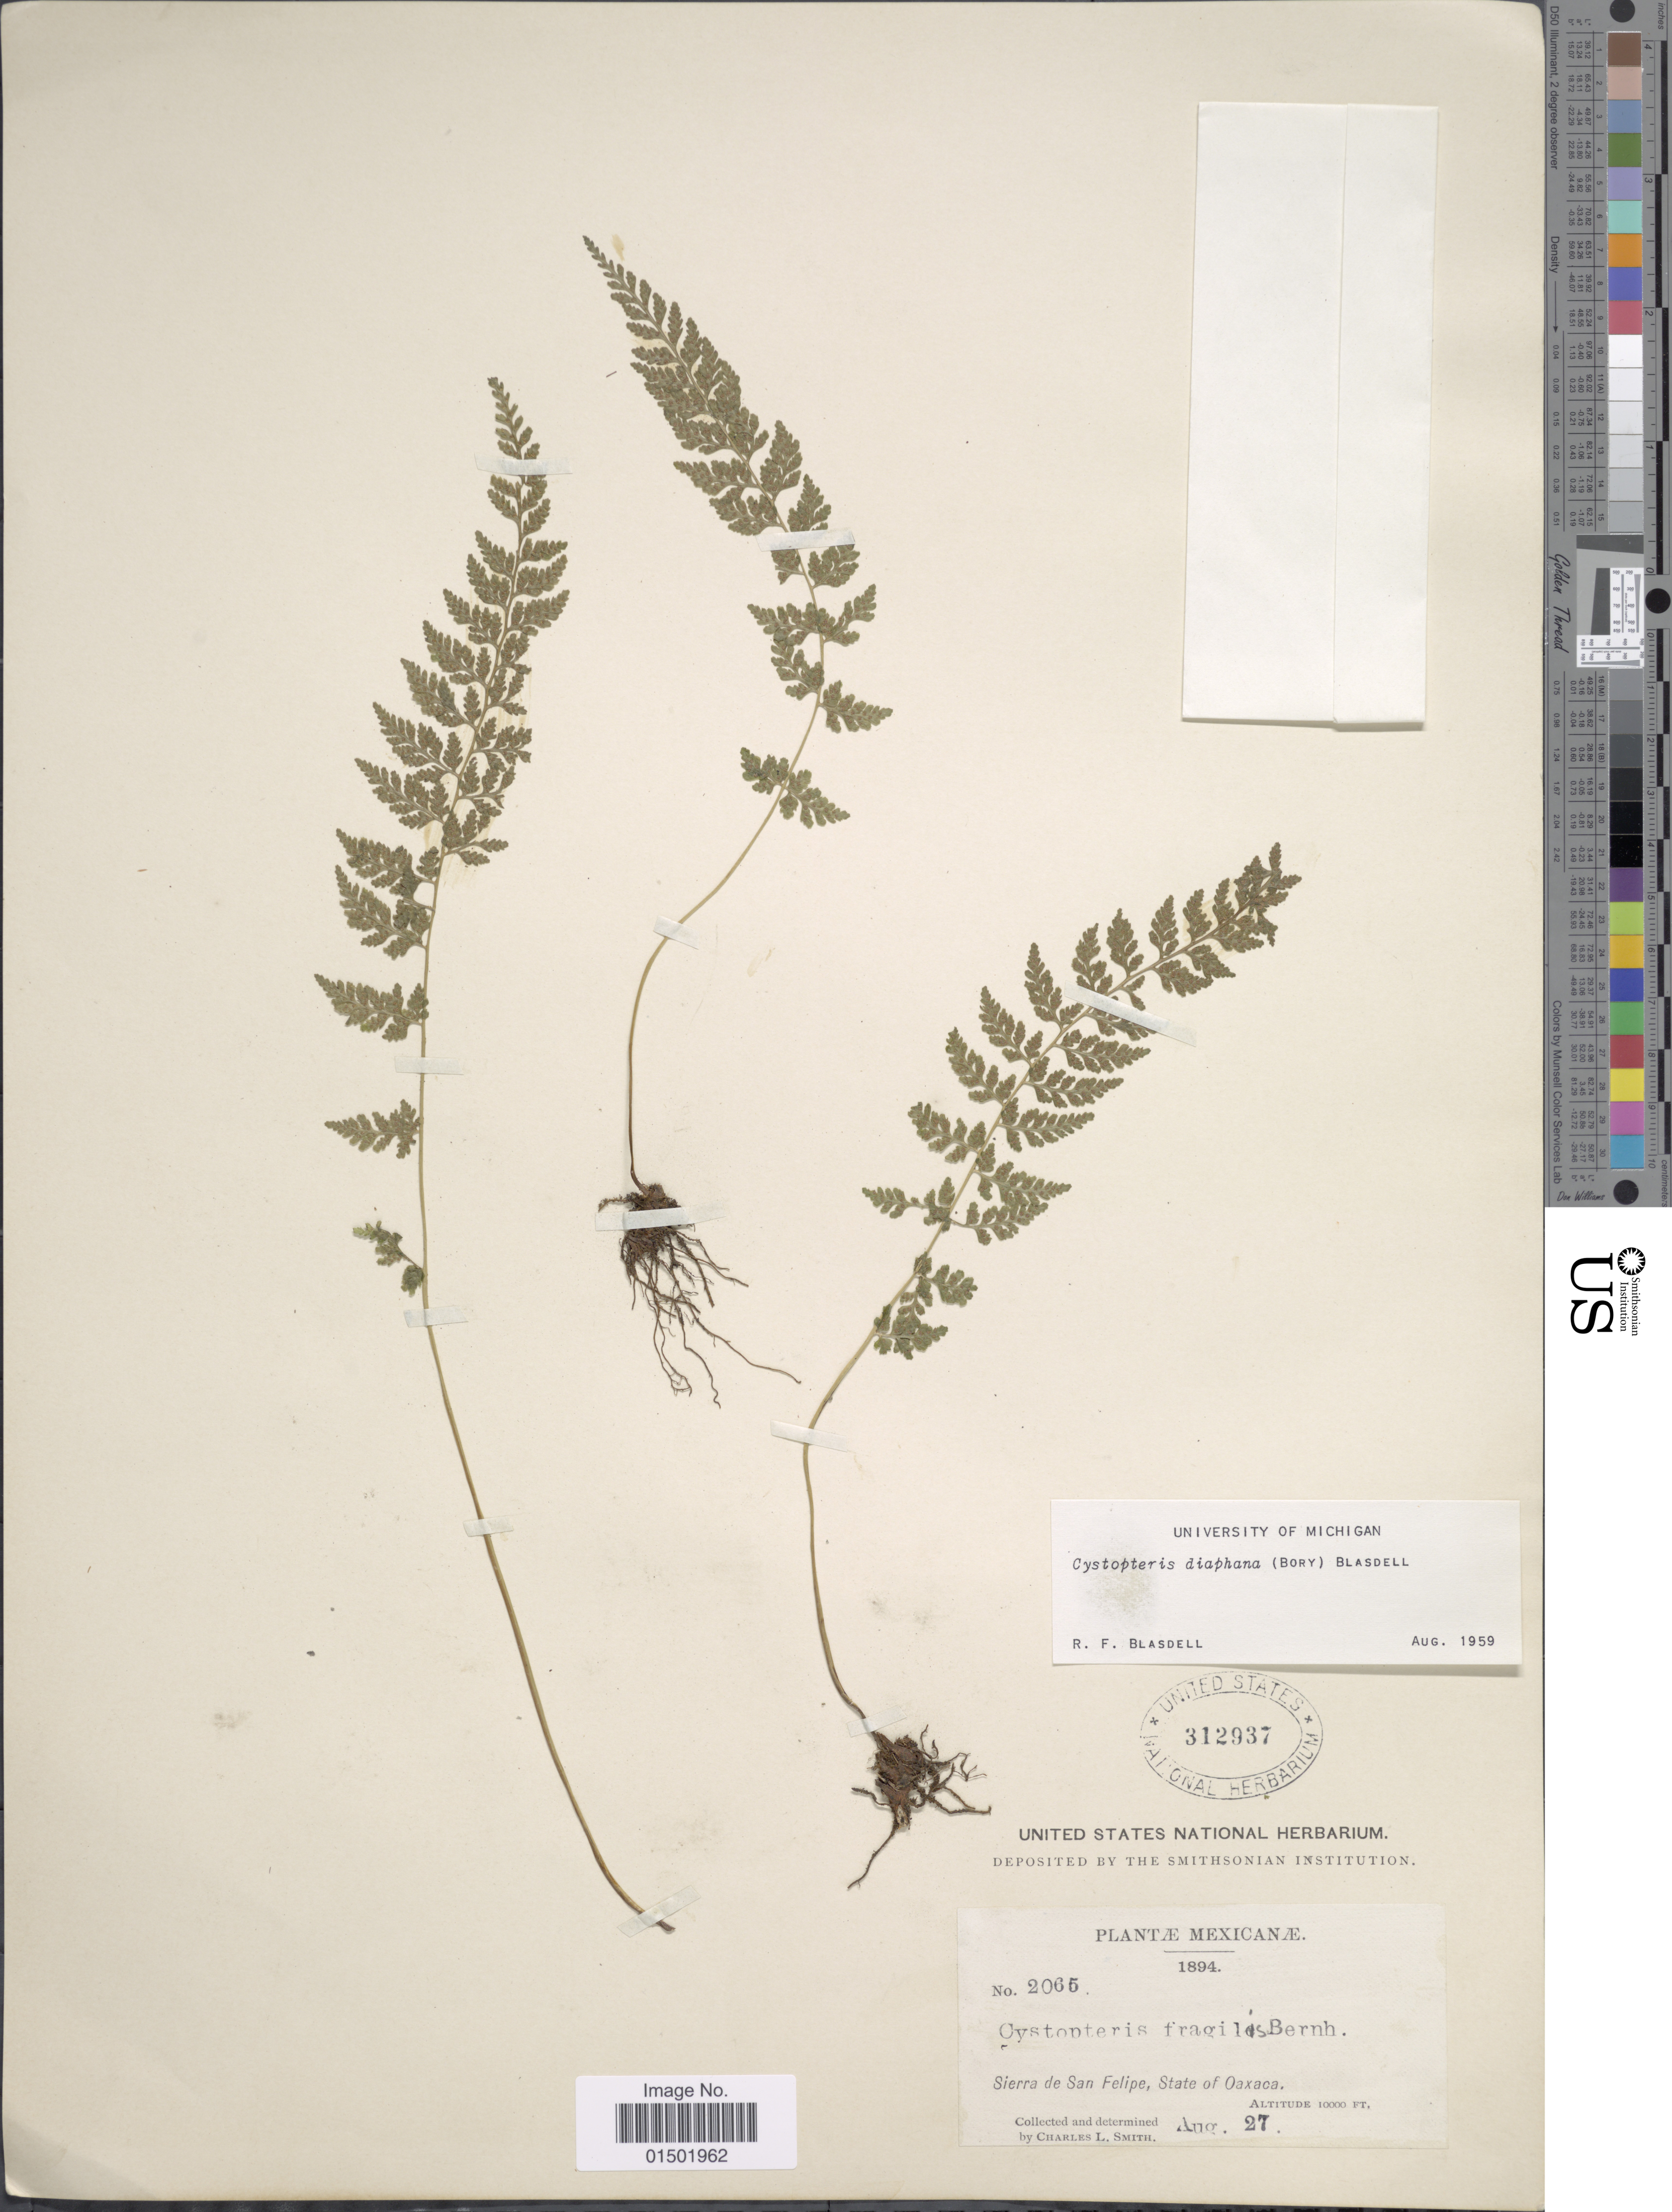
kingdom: Plantae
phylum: Tracheophyta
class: Polypodiopsida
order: Polypodiales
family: Cystopteridaceae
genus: Cystopteris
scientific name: Cystopteris diaphana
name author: (Bory) Blasdell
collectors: C. L. Smith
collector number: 2065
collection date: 1894-08-27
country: Mexico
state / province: Oaxaca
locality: Sierra de San Felipe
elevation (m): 3048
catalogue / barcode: US 312937